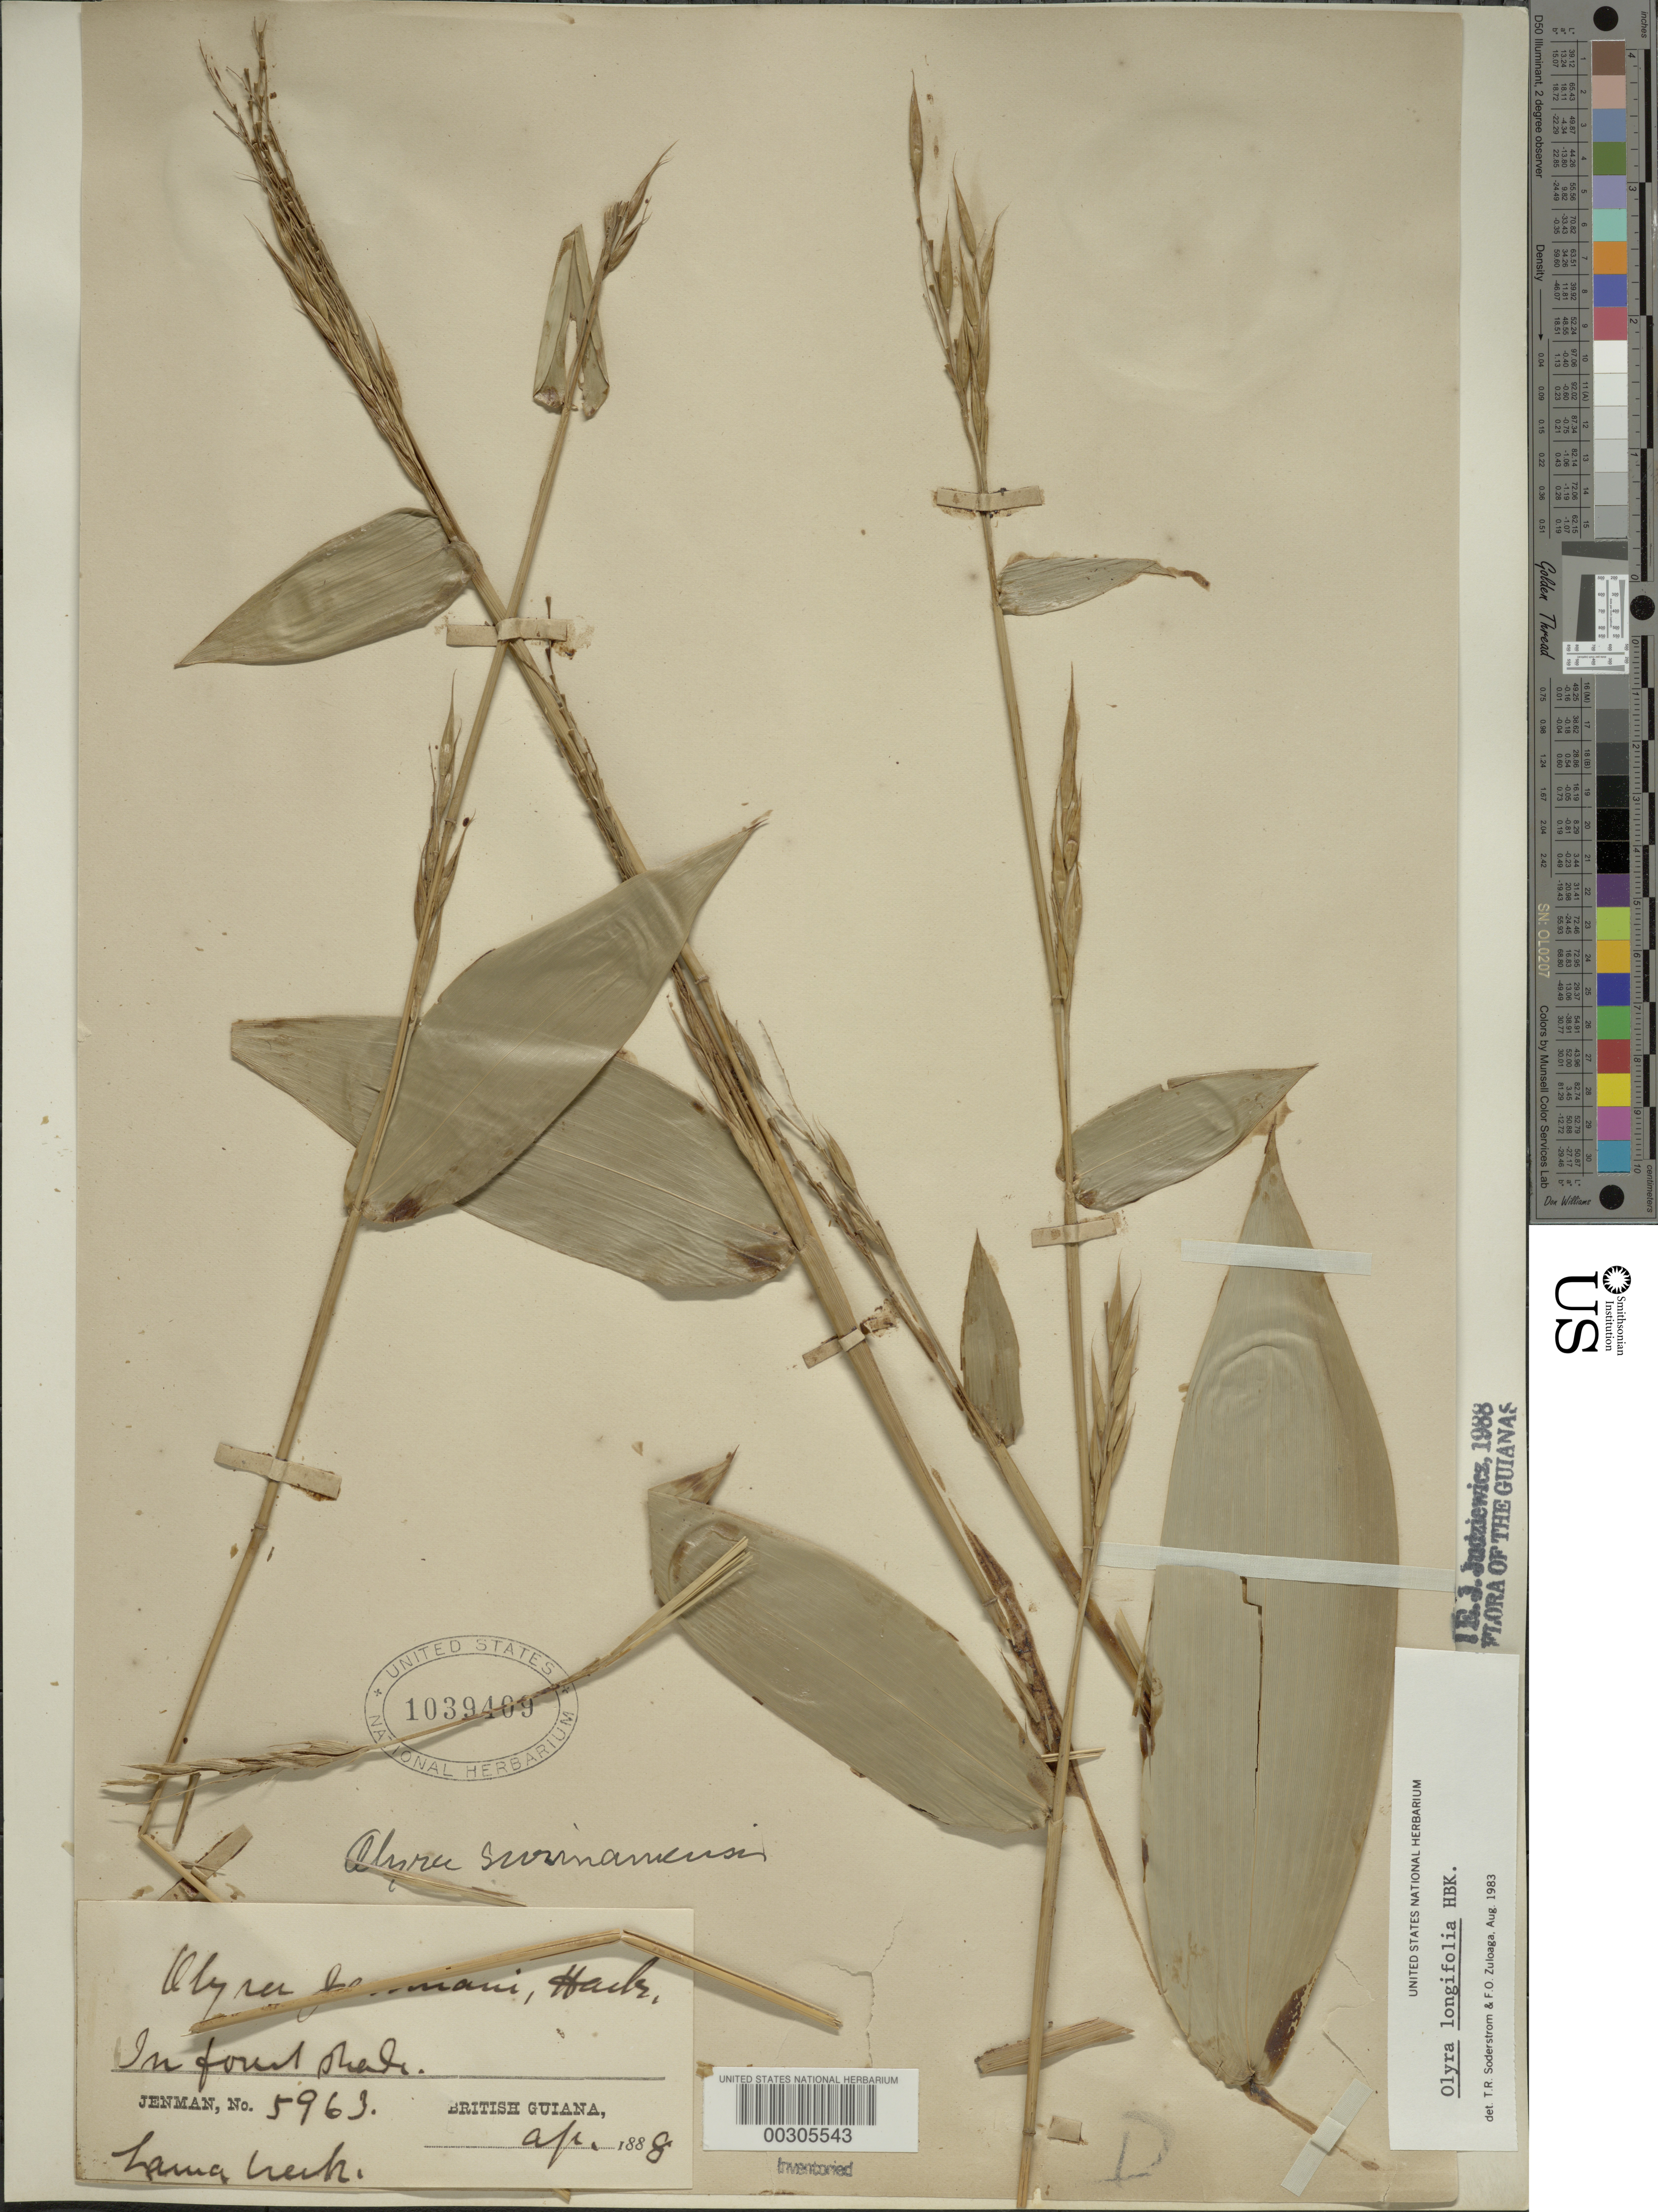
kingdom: Plantae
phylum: Tracheophyta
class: Liliopsida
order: Poales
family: Poaceae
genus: Olyra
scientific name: Olyra longifolia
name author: Kunth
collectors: G. S. Jenman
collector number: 5963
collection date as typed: Apr 1888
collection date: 1888-04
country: Guyana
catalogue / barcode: US 1039409